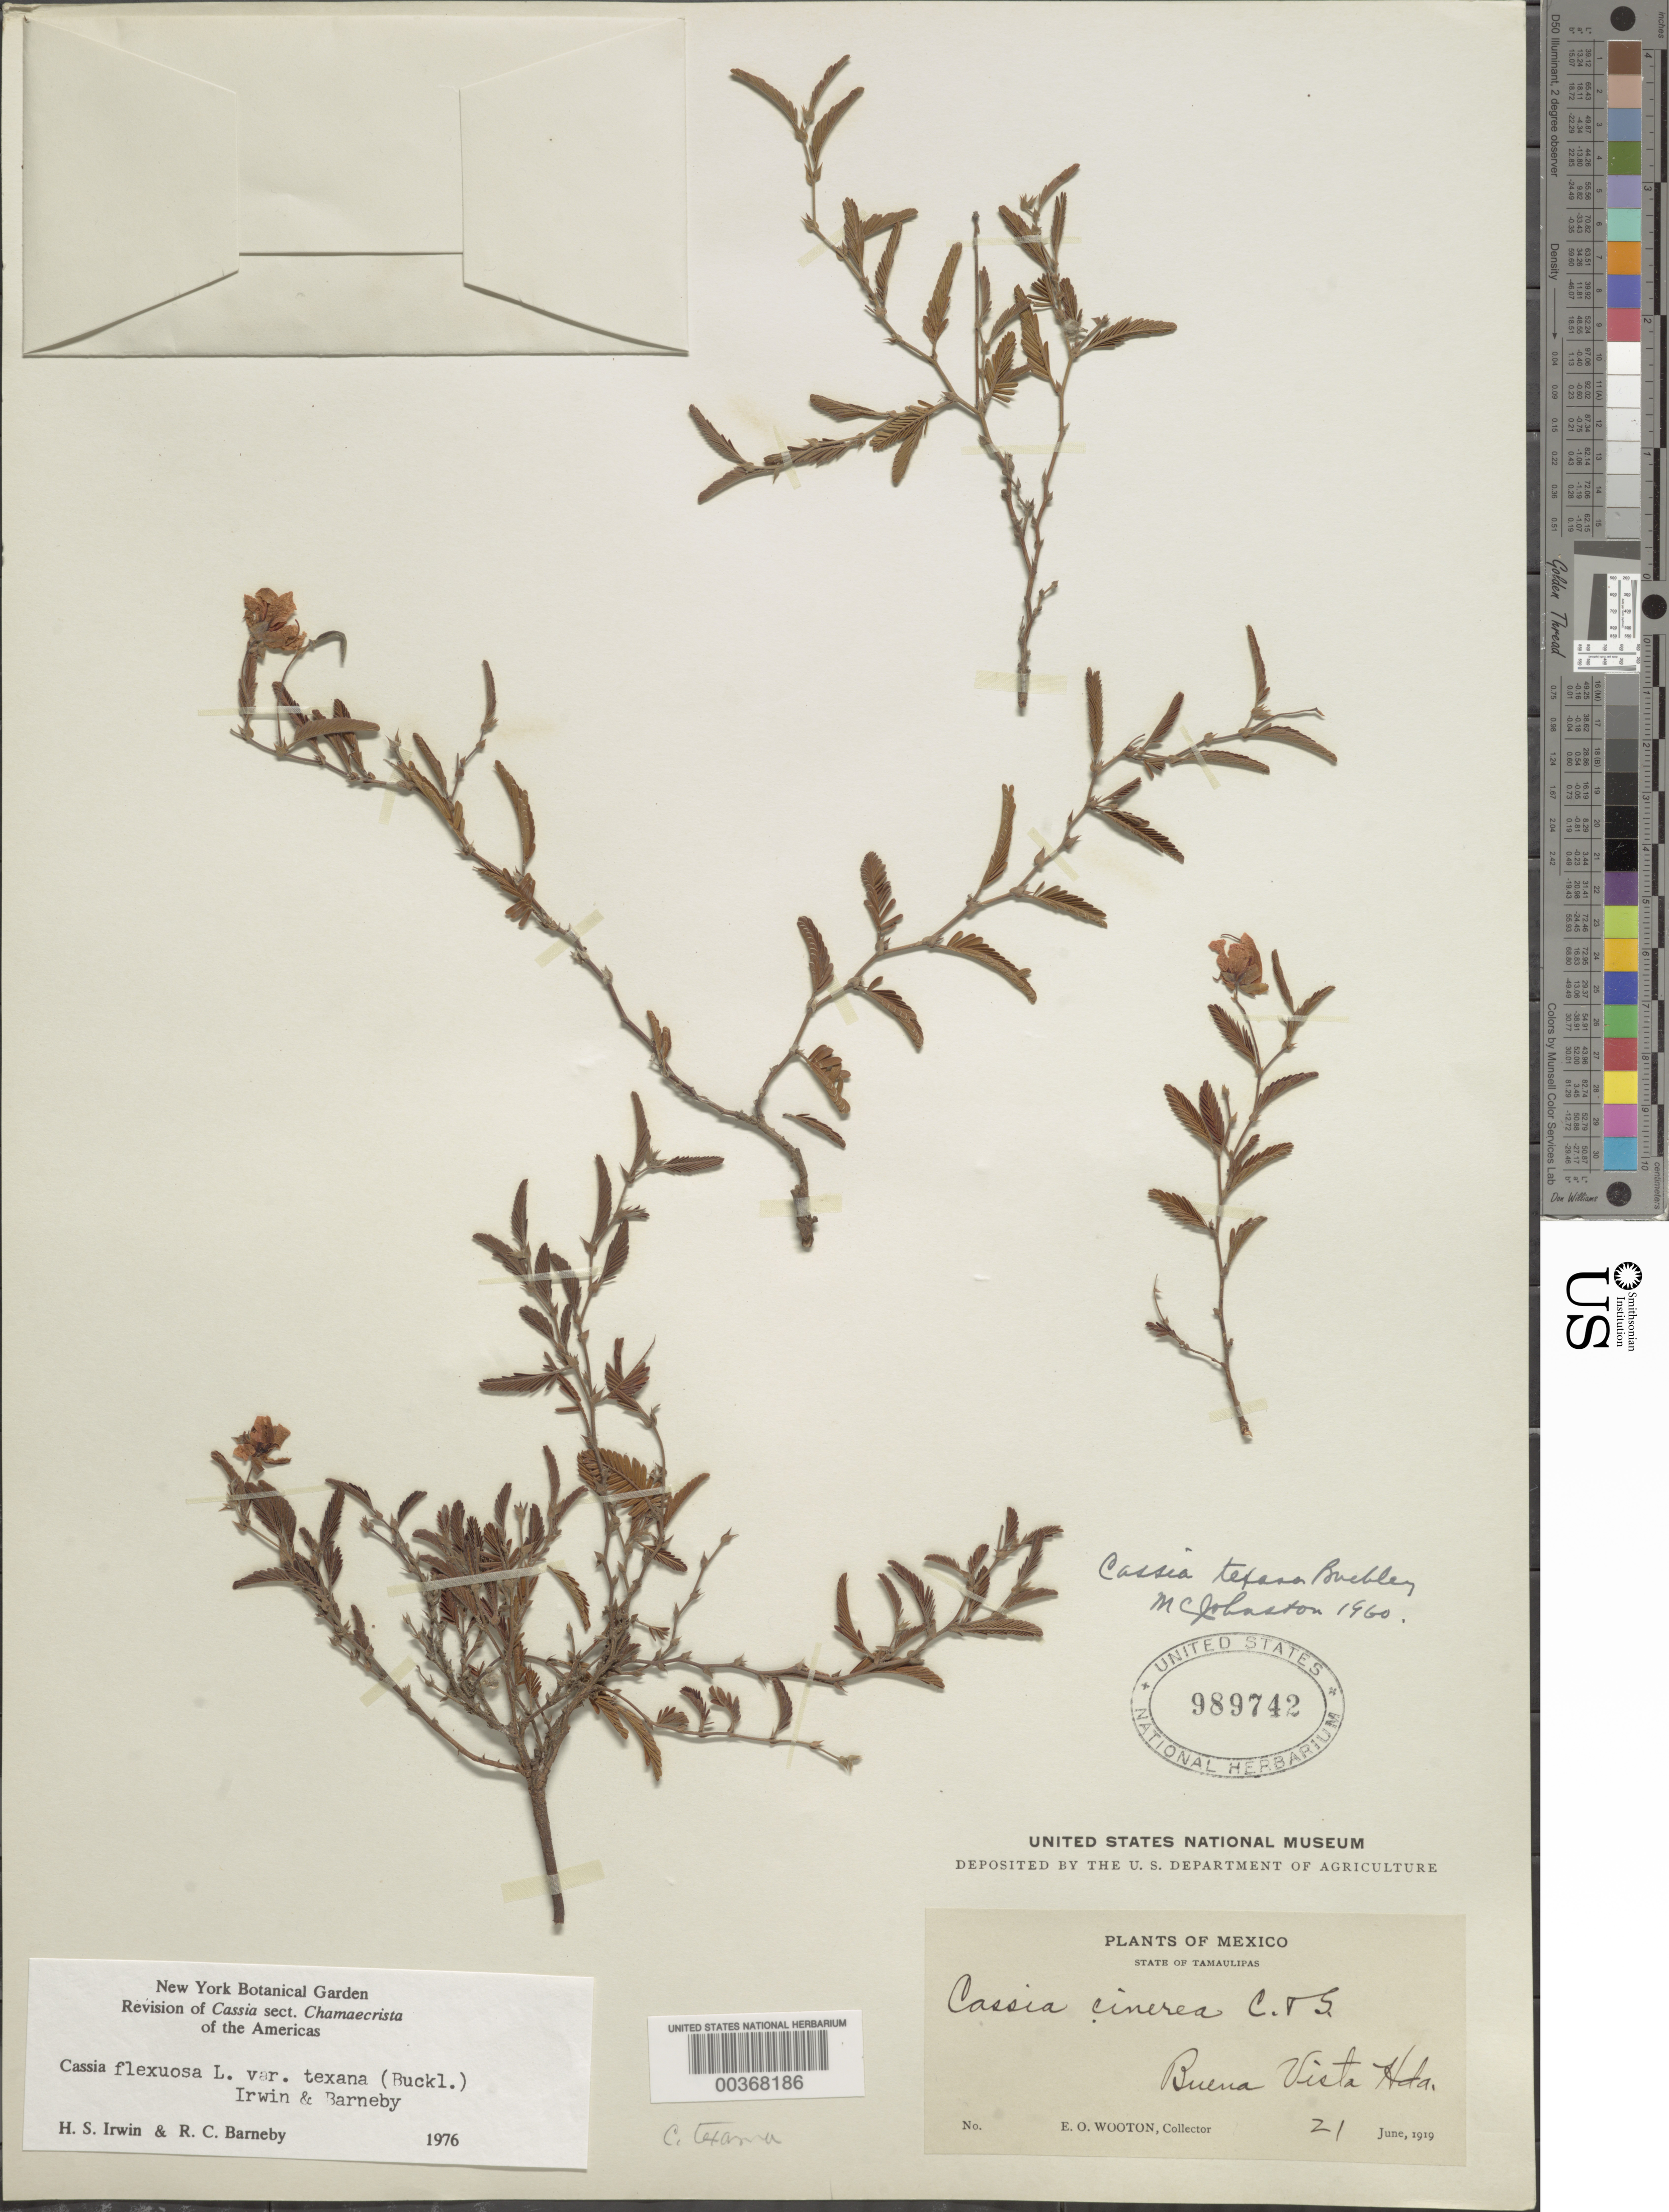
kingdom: Plantae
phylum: Tracheophyta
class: Magnoliopsida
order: Fabales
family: Fabaceae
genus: Chamaecrista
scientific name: Chamaecrista flexuosa var. texana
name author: (Buckley) H.S. Irwin & Barneby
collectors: E. O. Wooton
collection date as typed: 21 Jun 1919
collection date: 1919-06-21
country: Mexico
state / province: Tamaulipas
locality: Buena vista hda.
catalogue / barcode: US 989742